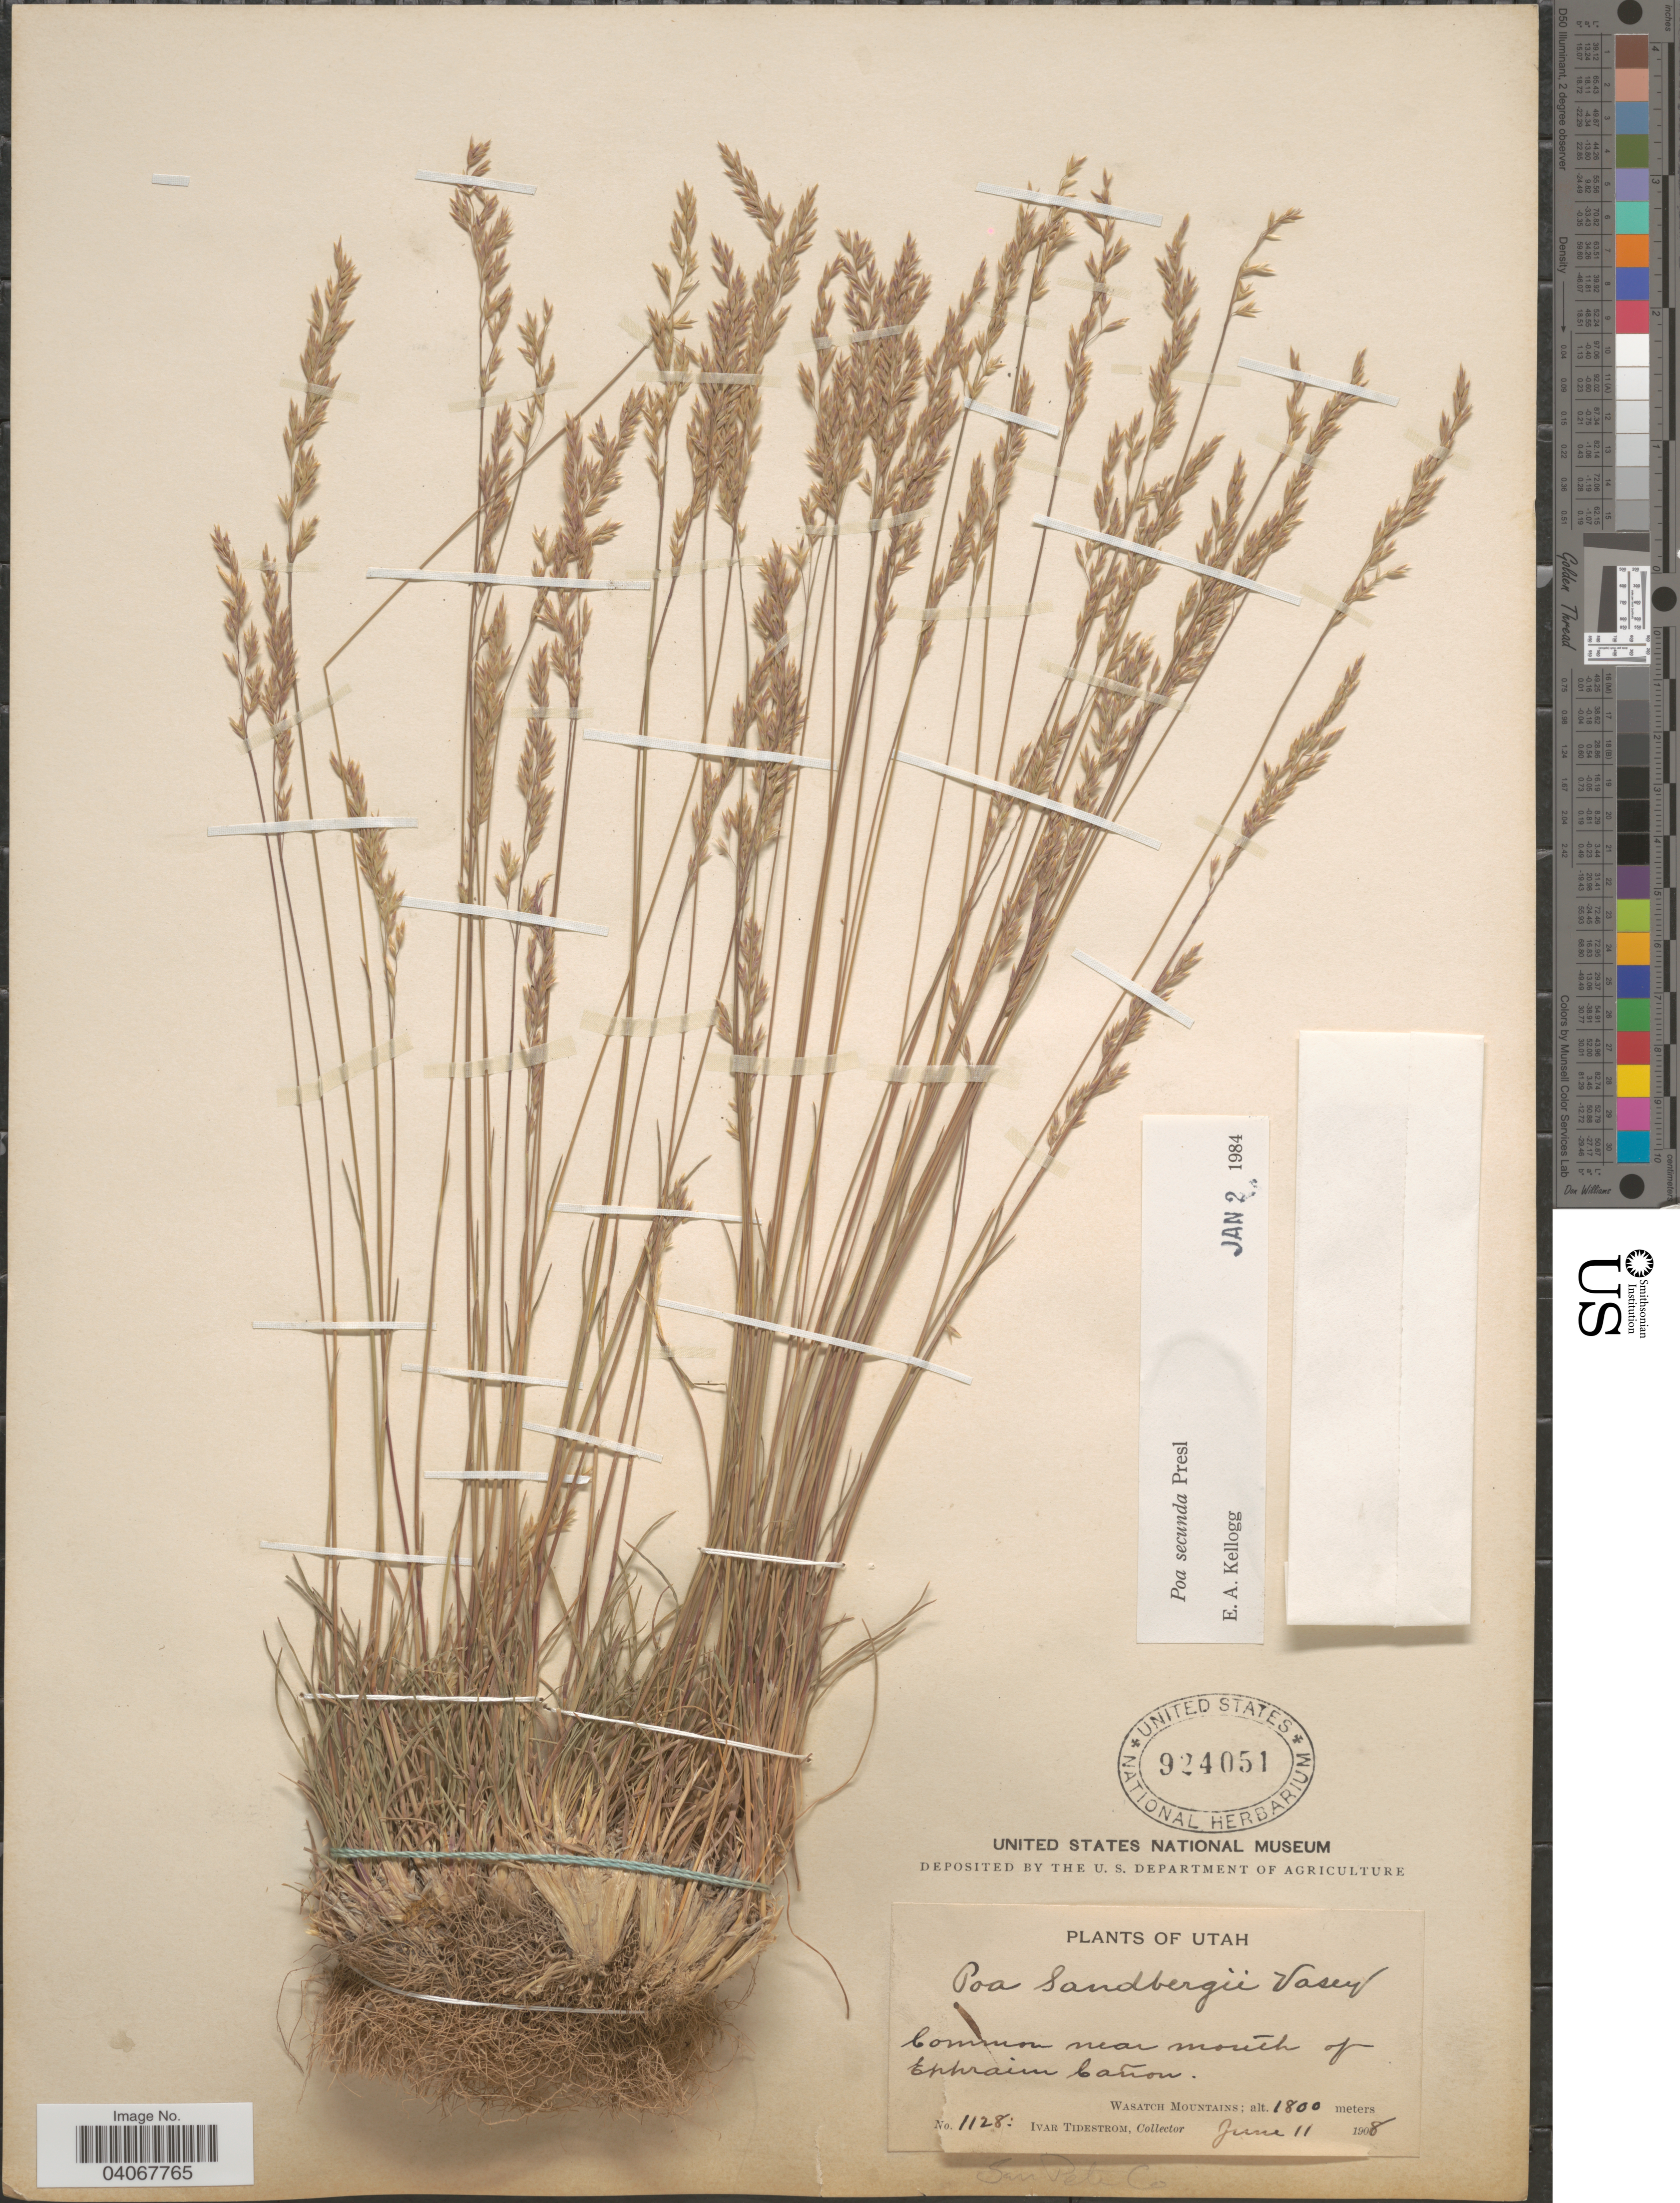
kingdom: Plantae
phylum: Tracheophyta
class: Liliopsida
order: Poales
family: Poaceae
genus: Poa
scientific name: Poa secunda subsp. secunda var. secunda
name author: J. Presl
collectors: I. F. Tidestrom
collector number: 1128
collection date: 1908-06-11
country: United States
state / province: Utah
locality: Common near mouth of Ephraim Cañon. Wasatch Mountains.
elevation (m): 1800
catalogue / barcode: US 924051